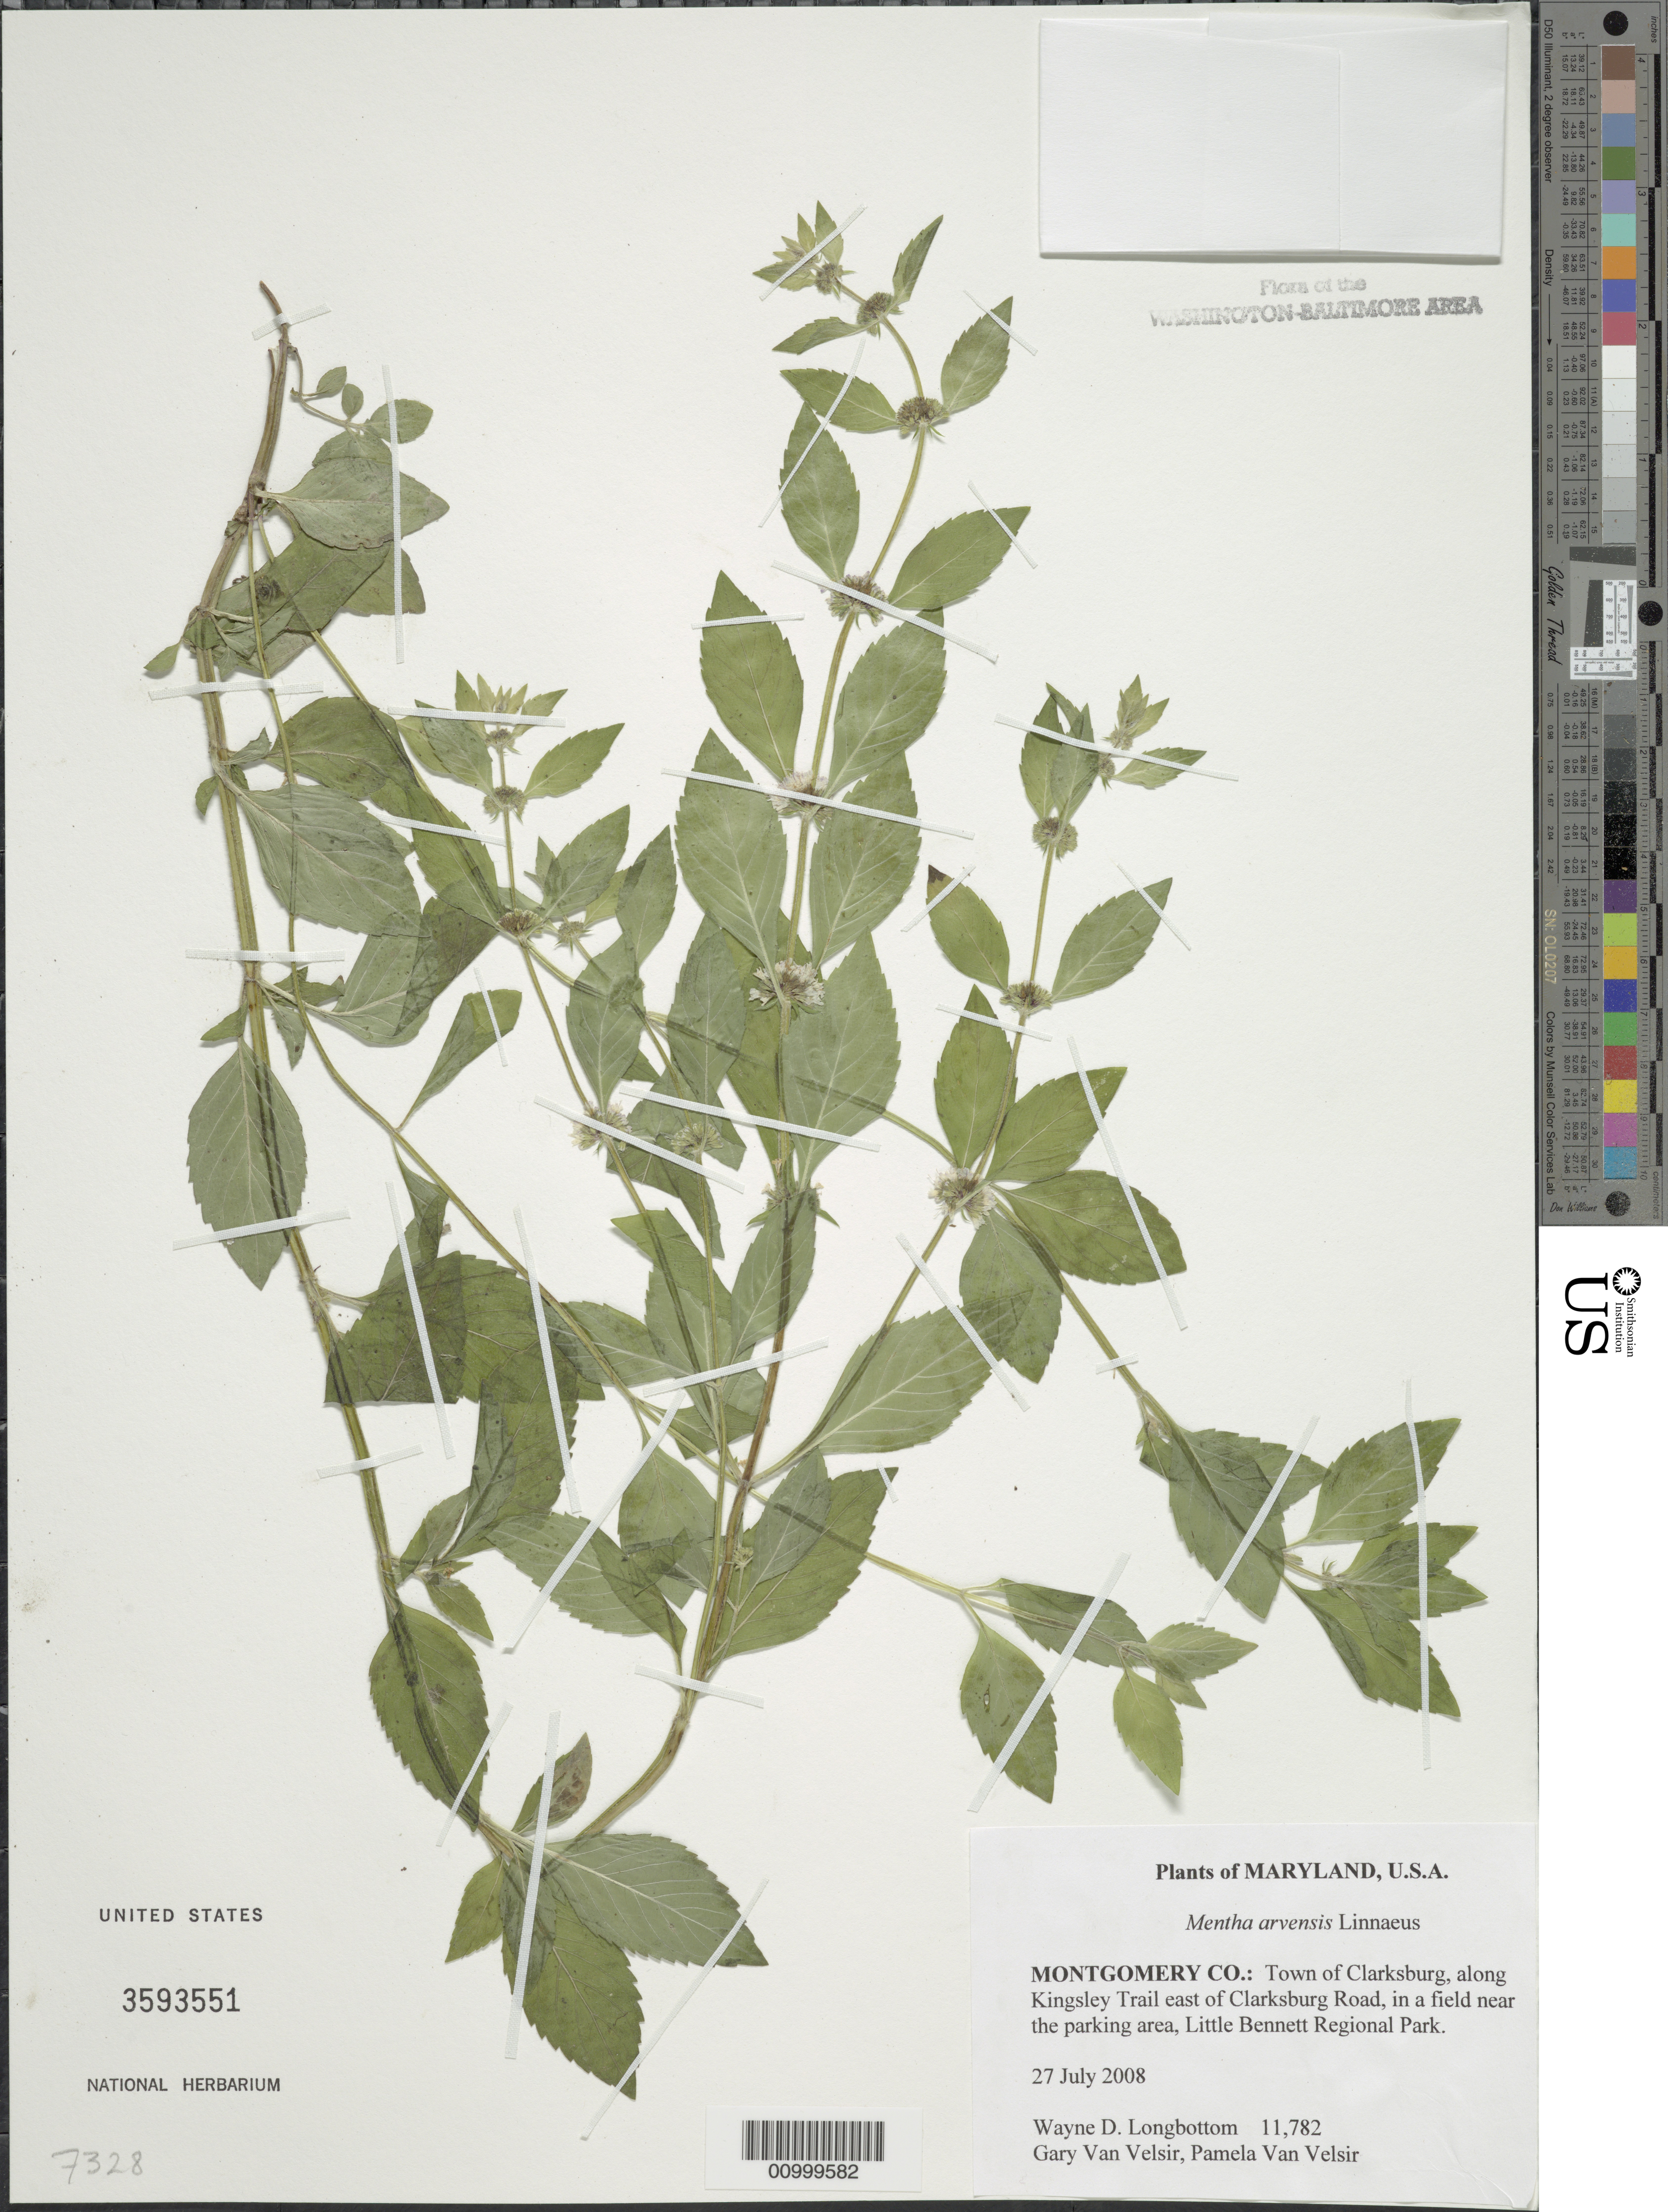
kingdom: Plantae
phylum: Tracheophyta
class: Magnoliopsida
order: Lamiales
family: Lamiaceae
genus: Mentha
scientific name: Mentha arvensis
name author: L.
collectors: W. D. Longbottom, G. Van Velsir & P. Van Velsir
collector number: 11782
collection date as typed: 27 July 2008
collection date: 2008-07-27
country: United States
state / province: Maryland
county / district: Montgomery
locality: Town of Clarksburg, along Kingsley Trail east of Clarksburg Road, Little Bennett Regional Park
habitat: in a field near the parking lot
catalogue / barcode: US 3593551